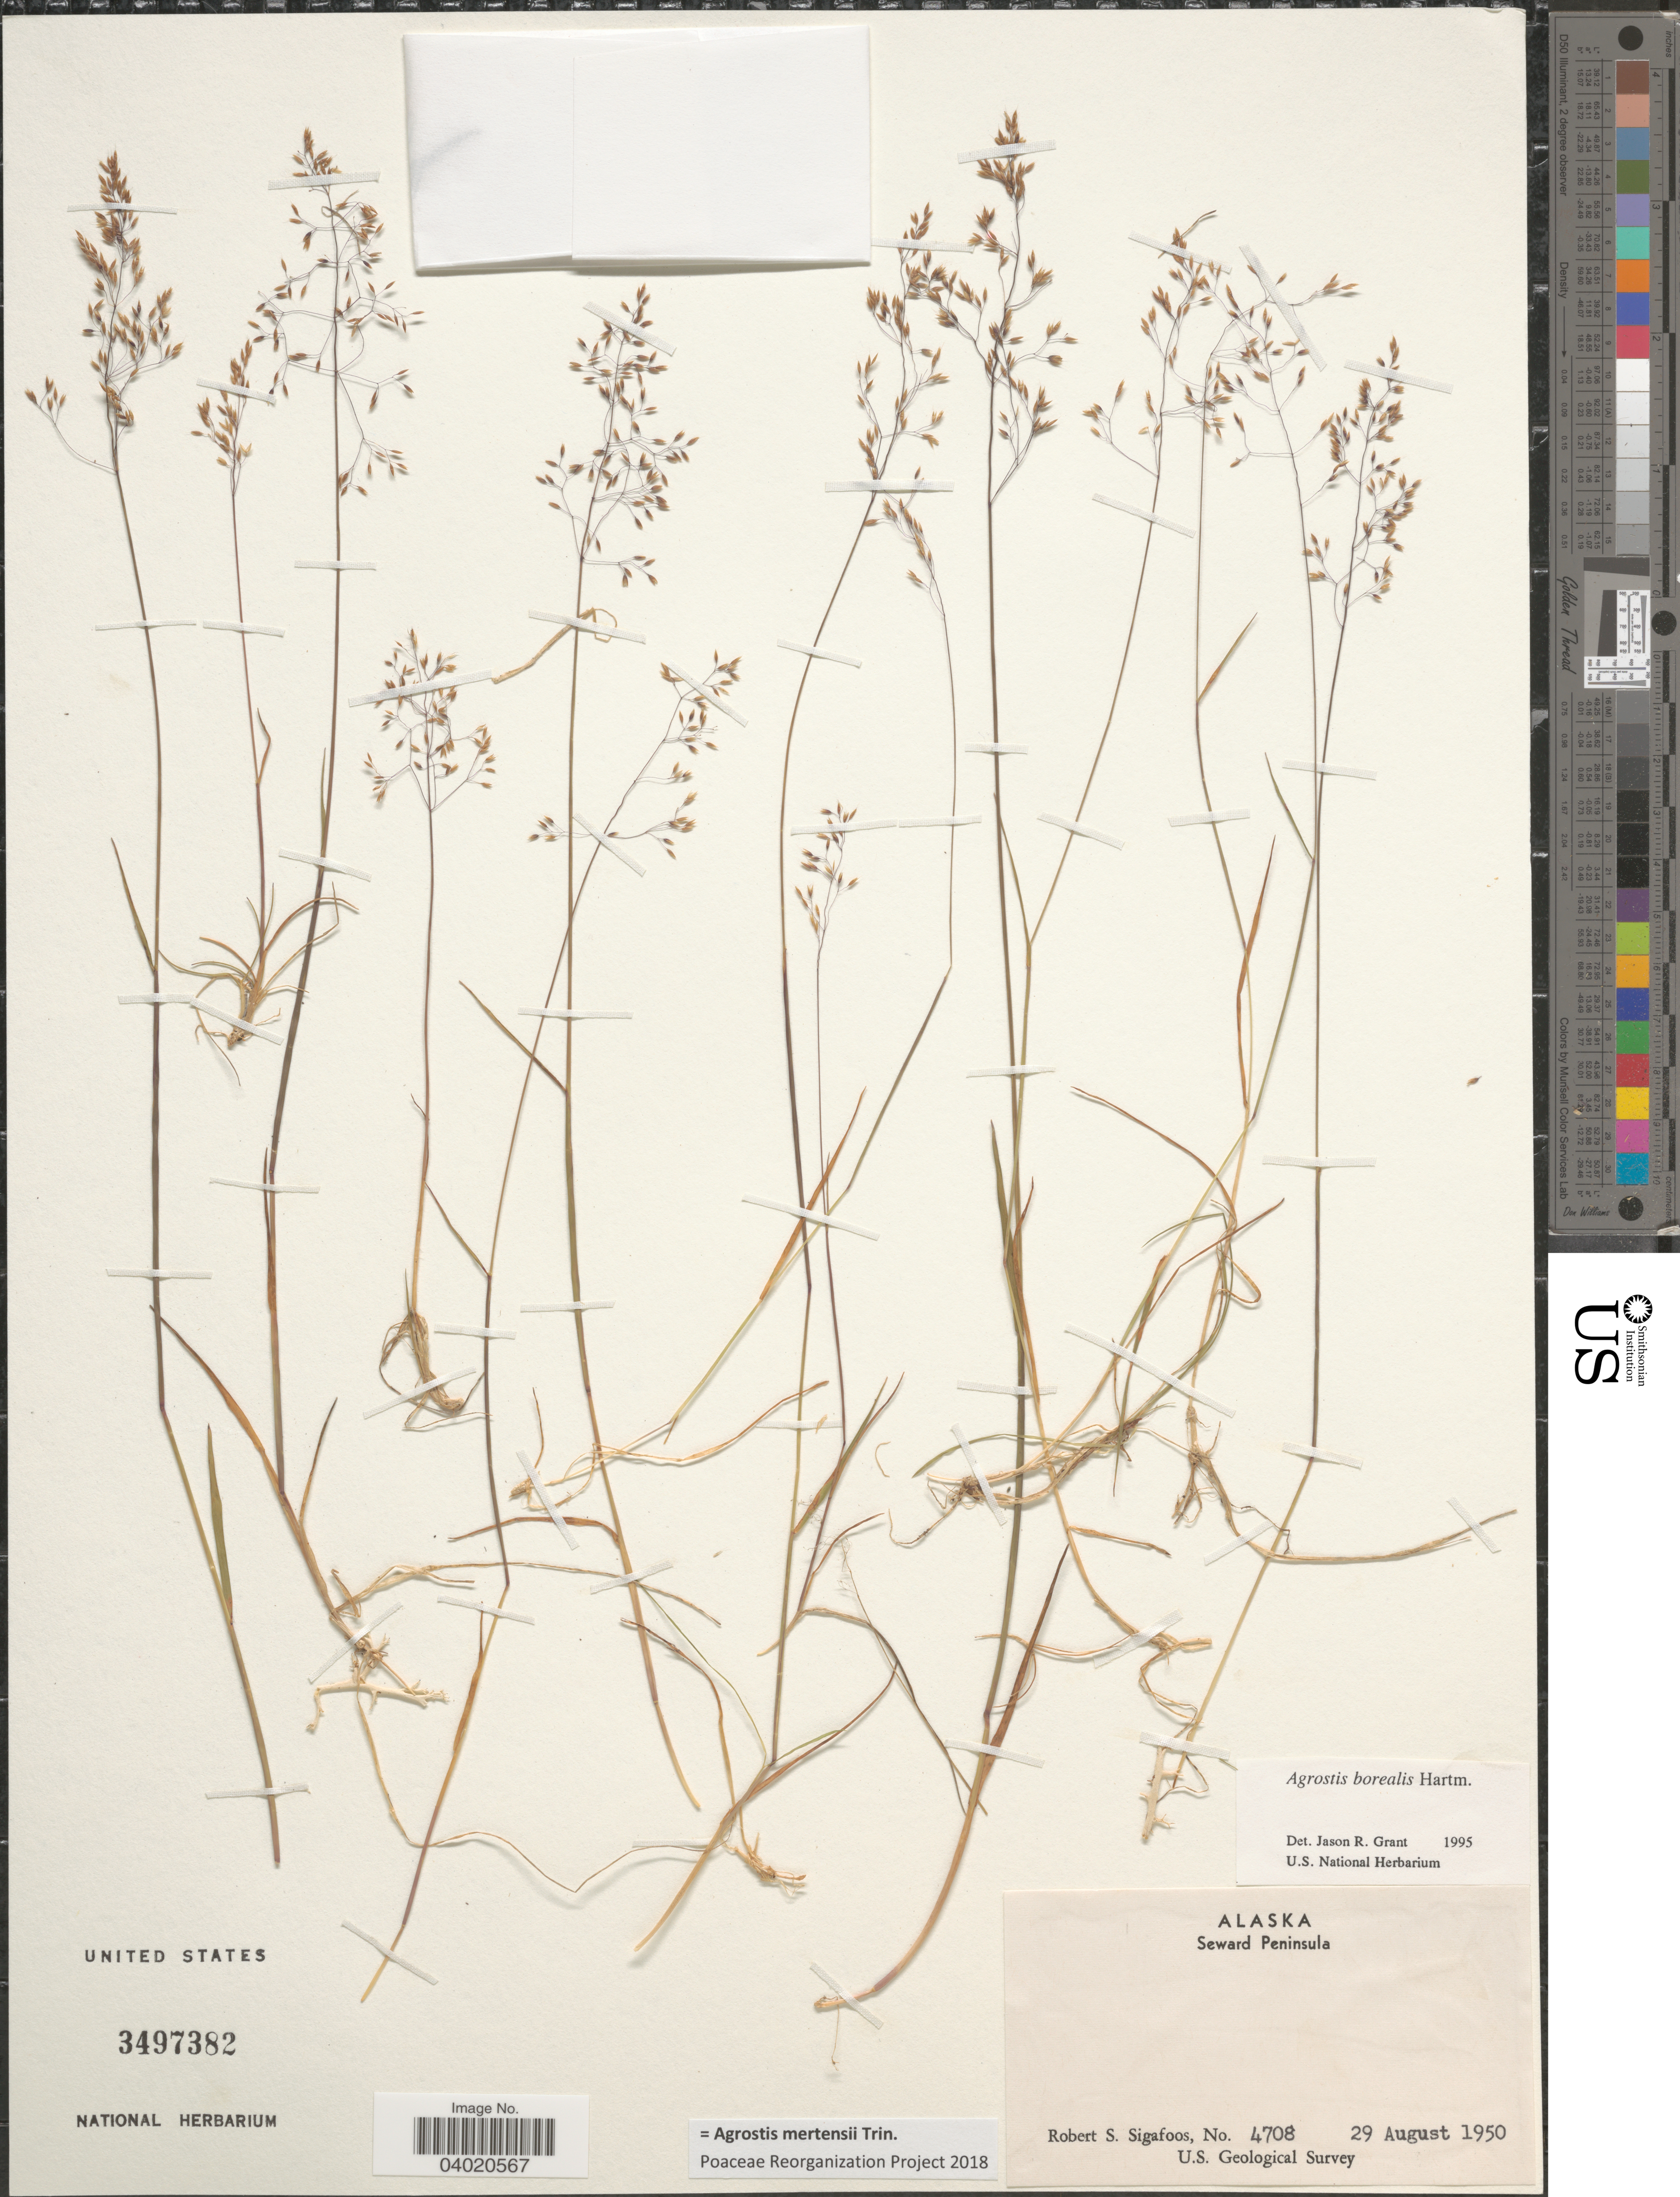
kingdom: Plantae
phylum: Tracheophyta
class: Liliopsida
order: Poales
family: Poaceae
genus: Agrostis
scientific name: Agrostis mertensii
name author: Trin.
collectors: R. Sigafoos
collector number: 4708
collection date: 1950-08-29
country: United States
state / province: Alaska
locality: Seward Peninsula.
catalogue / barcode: US 3497382